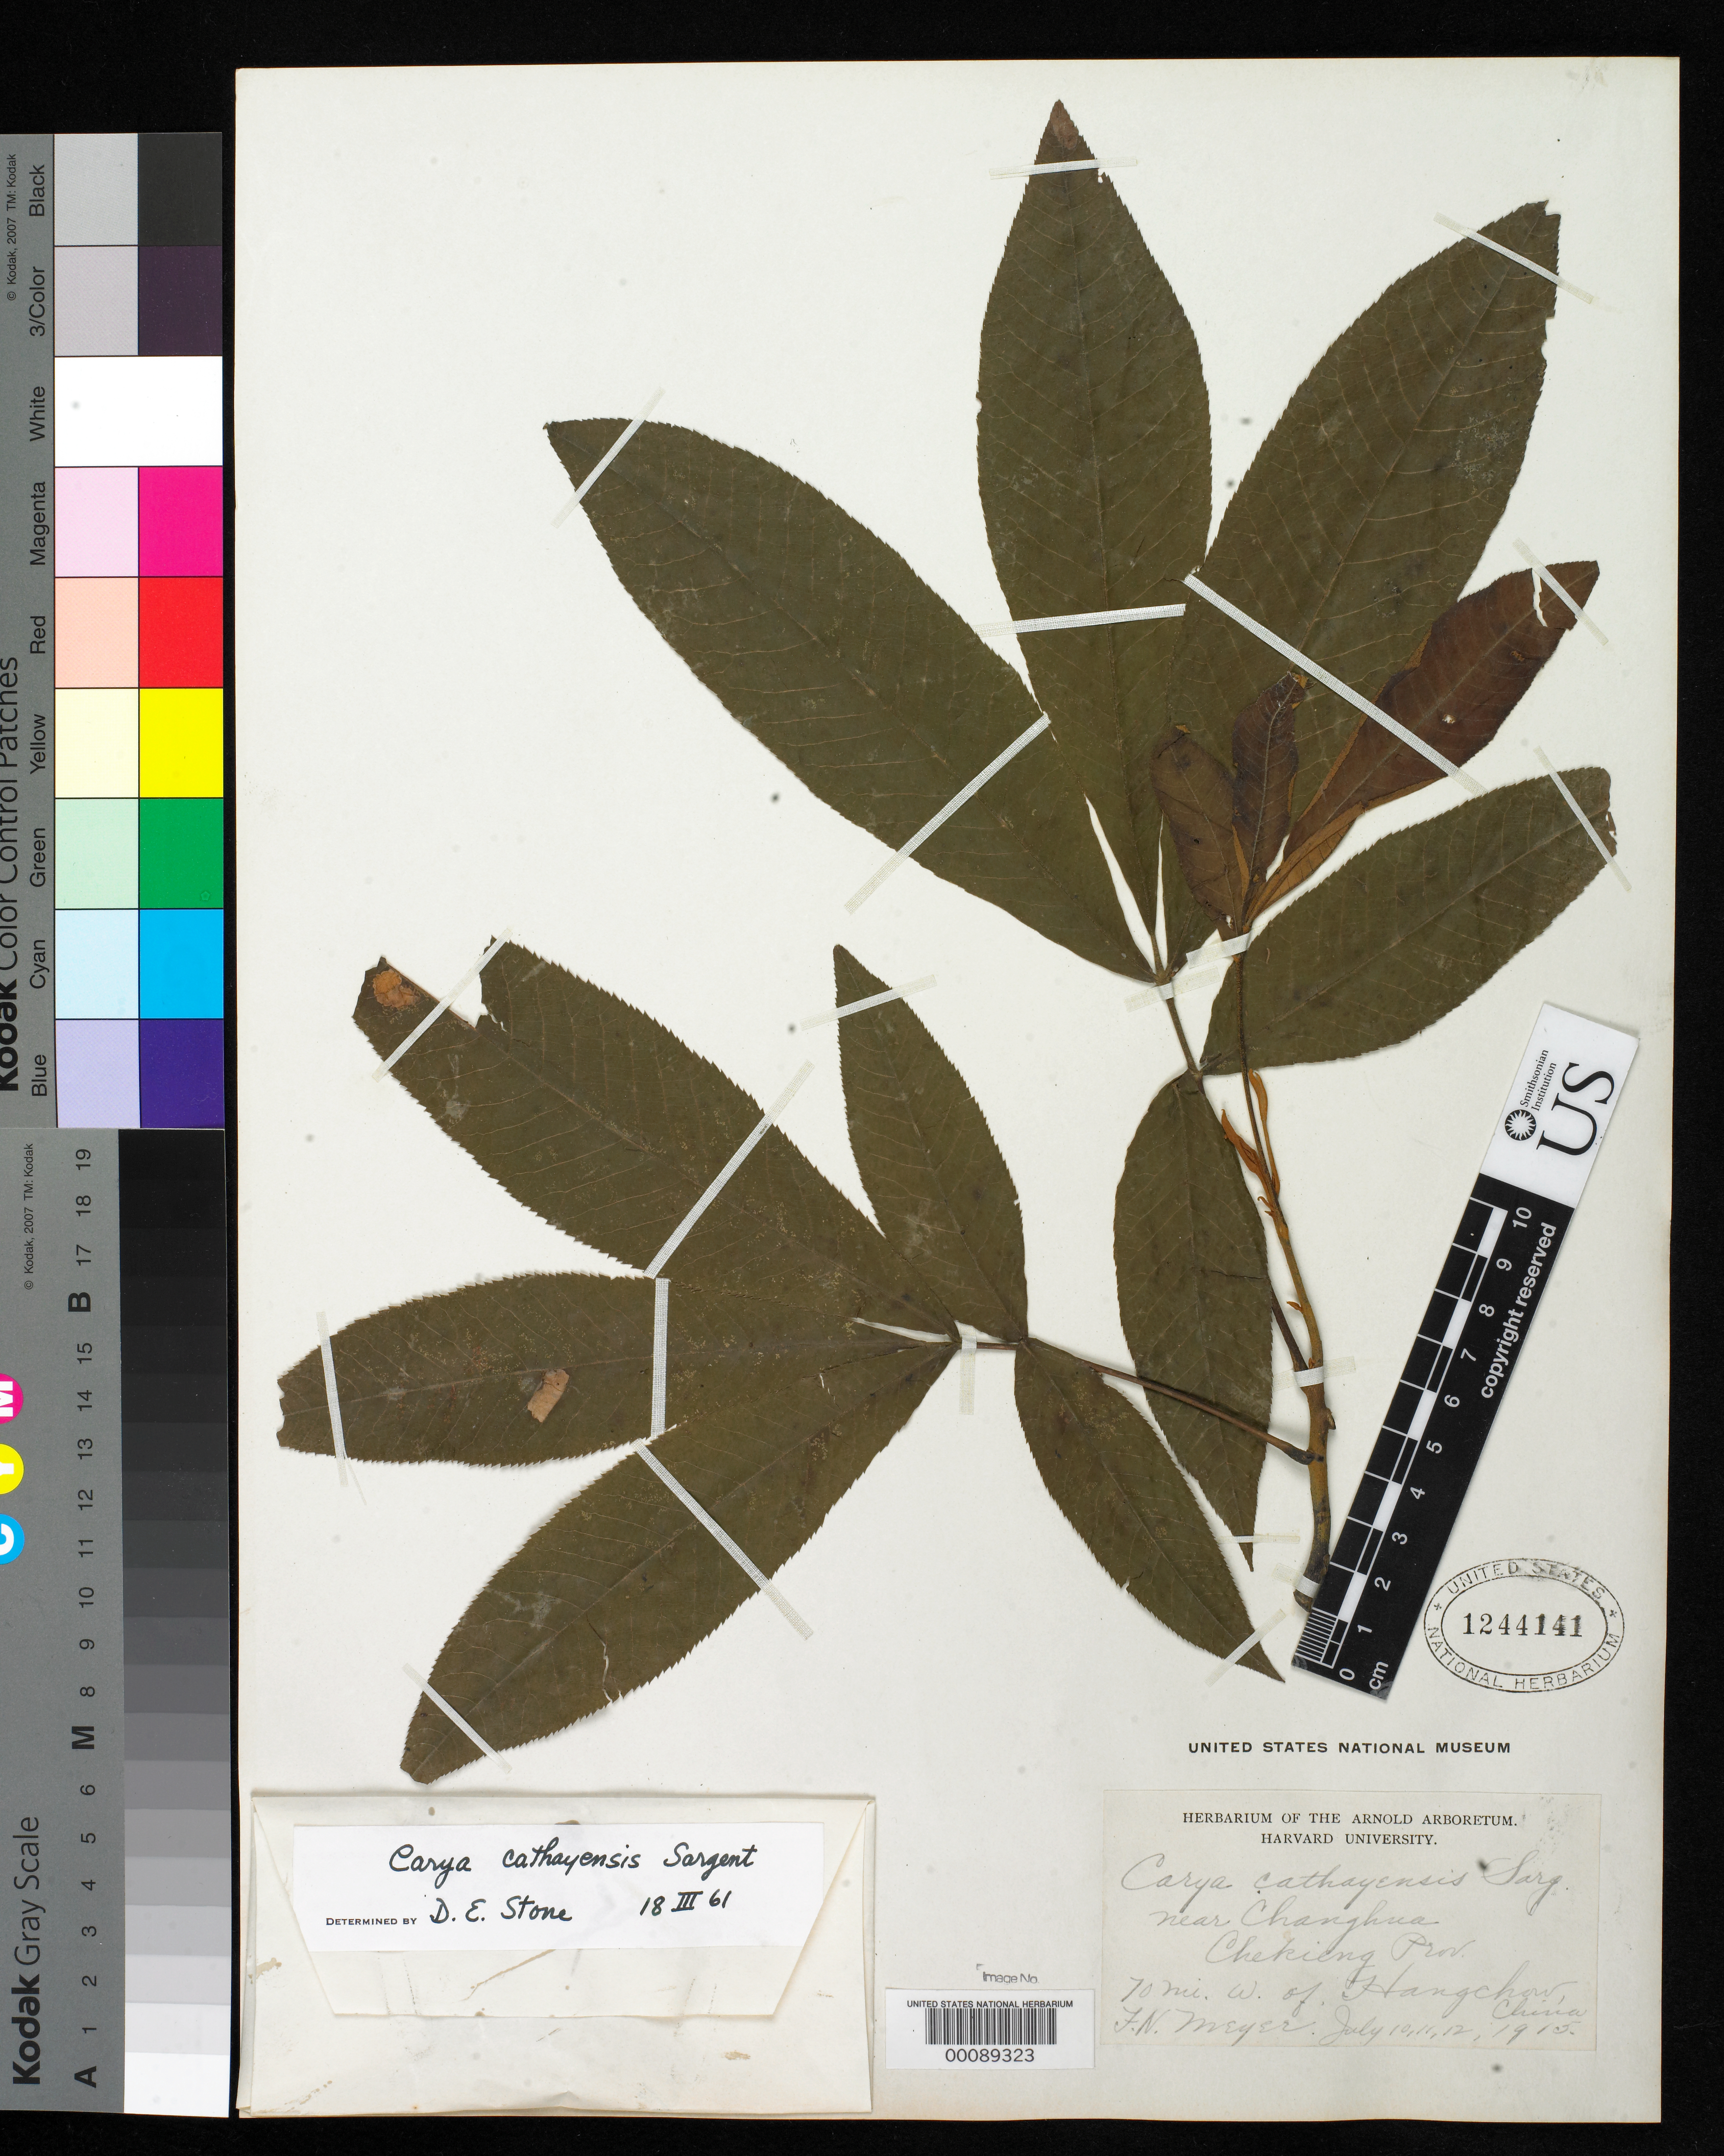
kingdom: Plantae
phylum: Tracheophyta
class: Magnoliopsida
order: Fagales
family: Juglandaceae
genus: Carya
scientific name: Carya cathayensis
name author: Sarg.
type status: Isotype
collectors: F. N. Meyer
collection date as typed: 10 Jul 1915 to 12 Jul 1915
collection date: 1915-07-10/1915-07-12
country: China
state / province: Zhejiang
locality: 70 mi W of Honchien.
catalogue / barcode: US 1244141